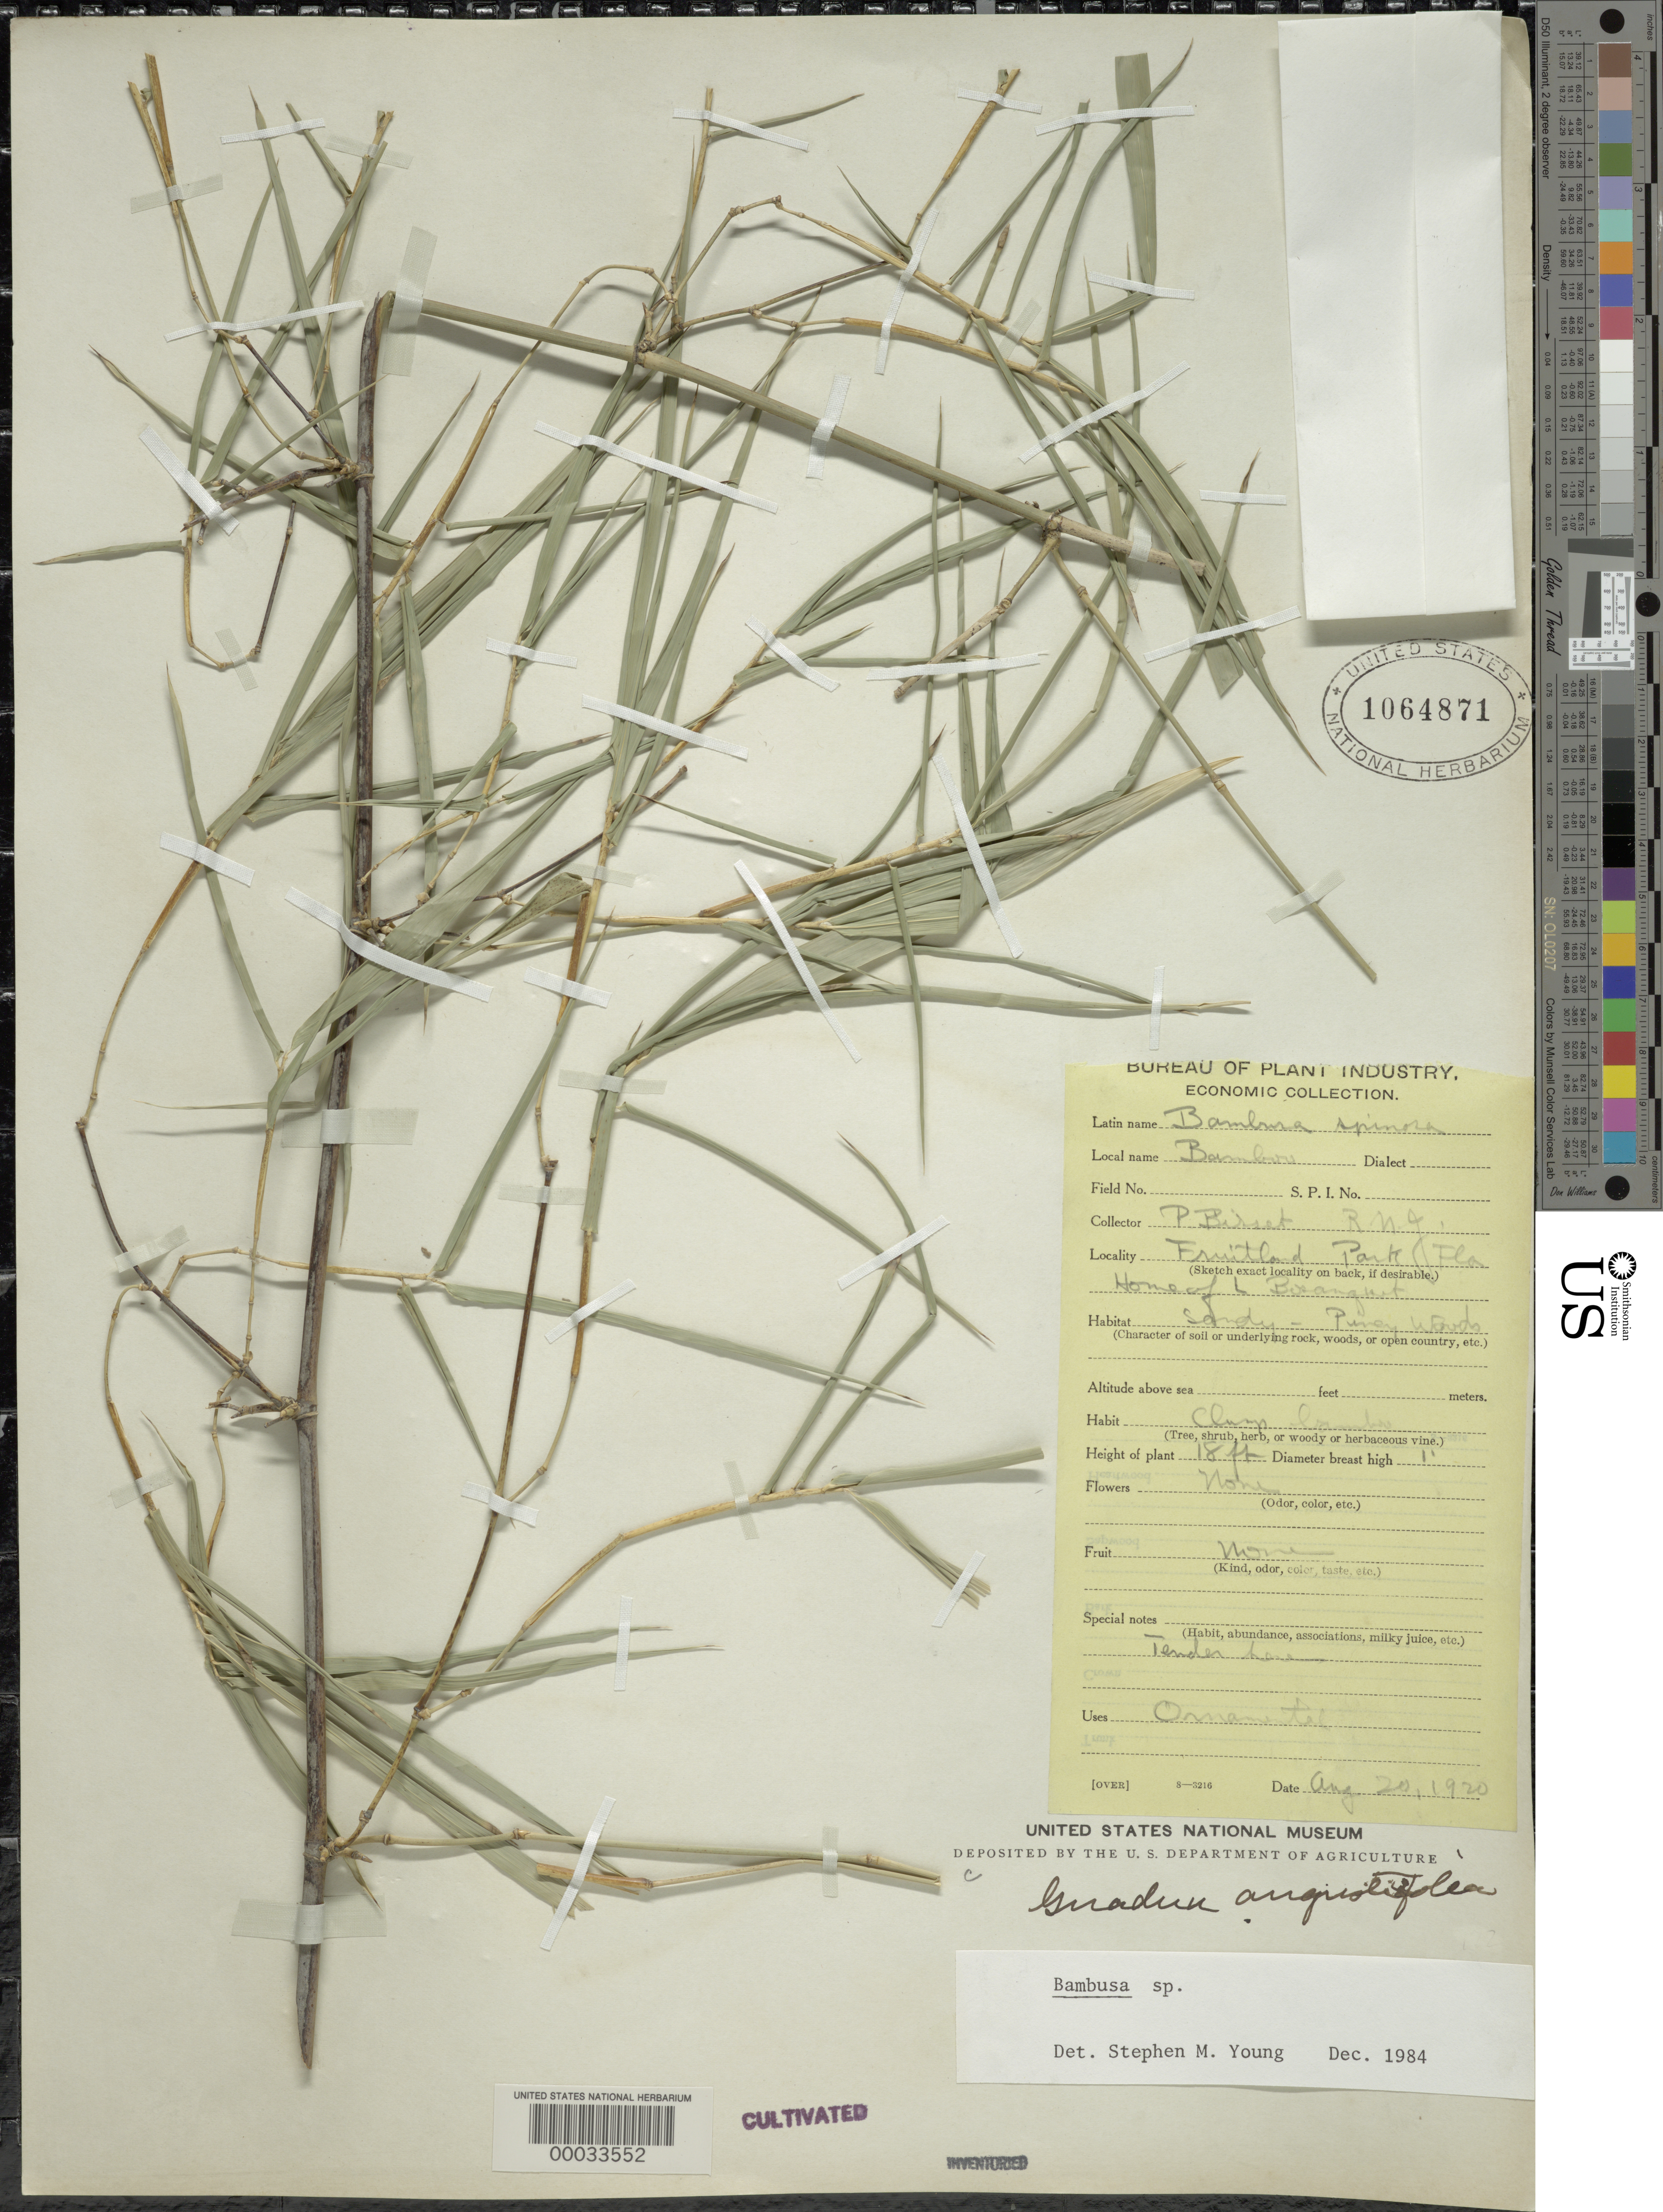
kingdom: Plantae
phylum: Tracheophyta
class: Liliopsida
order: Poales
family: Poaceae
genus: Bambusa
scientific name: Bambusa sp.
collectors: R. J.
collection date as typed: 20 Aug 1920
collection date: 1920-08-20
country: United States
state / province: Florida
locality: Fruitland park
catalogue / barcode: US 1064871